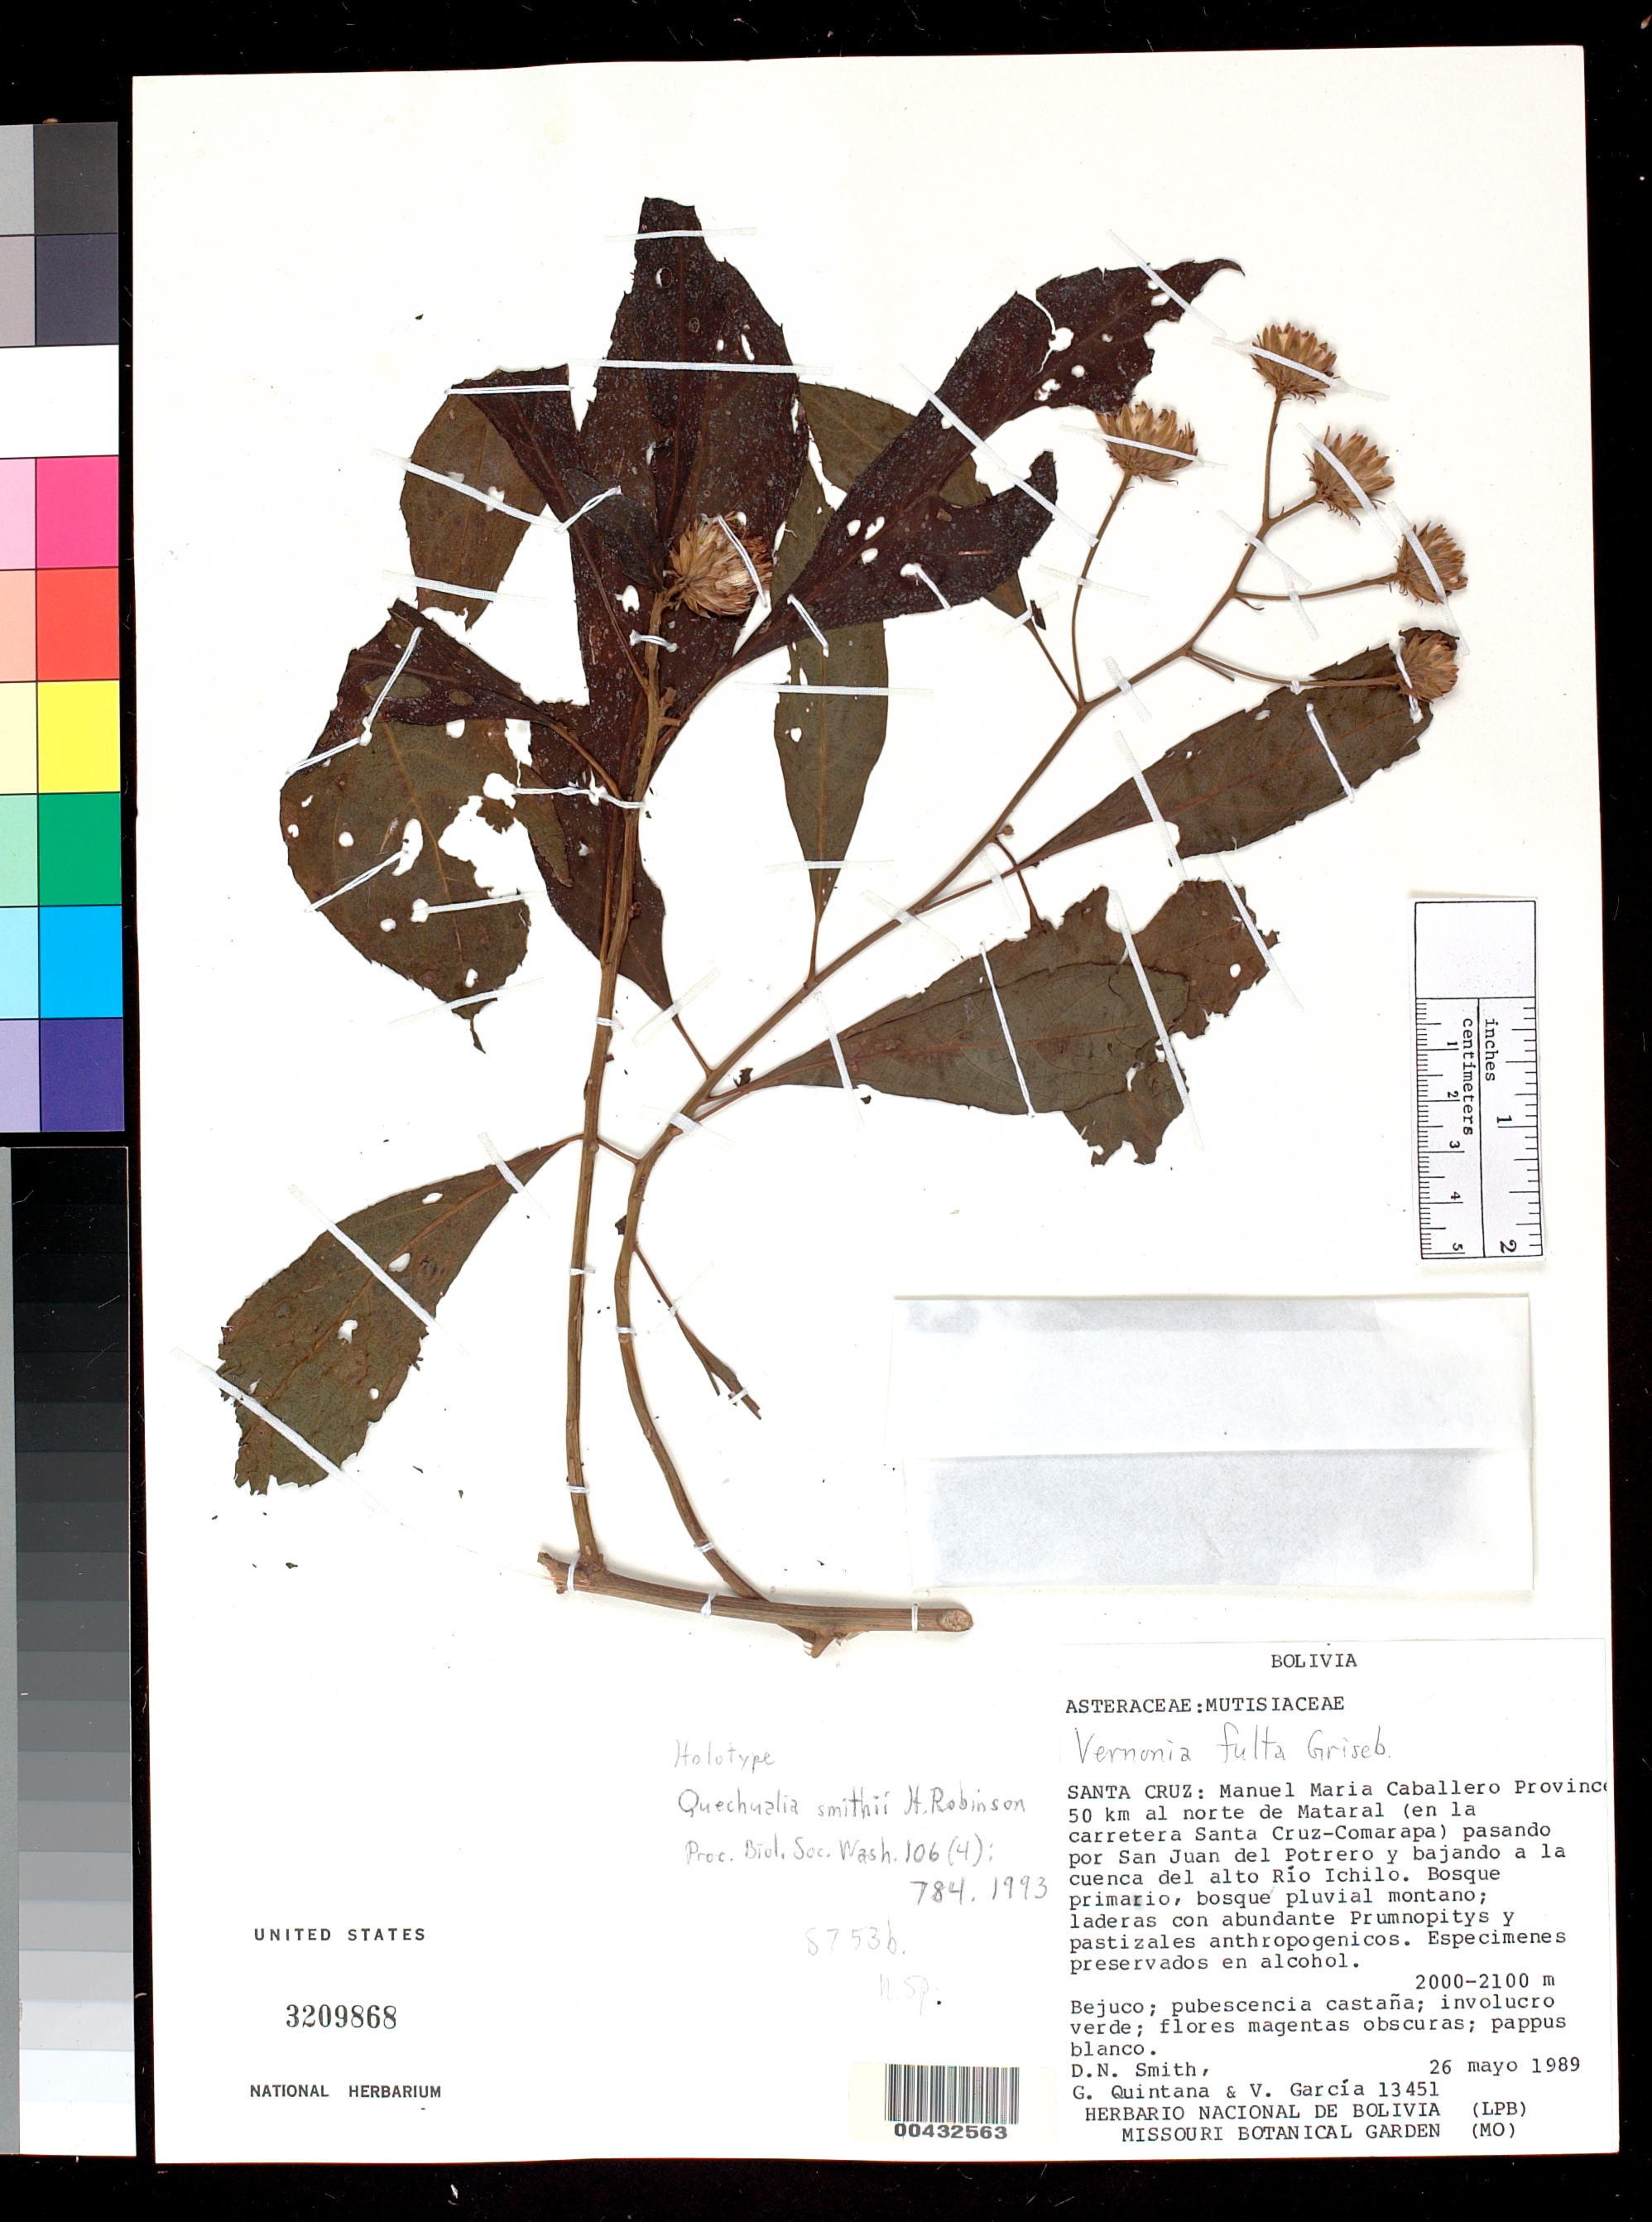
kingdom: Plantae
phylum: Tracheophyta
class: Magnoliopsida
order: Asterales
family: Asteraceae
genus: Quechualia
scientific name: Quechualia smithii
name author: H. Rob.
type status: Holotype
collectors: G. Quintana & V. Garcia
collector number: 13451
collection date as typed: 26 May 1989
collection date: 1989-05-26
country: Bolivia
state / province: Santa Cruz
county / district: Manuel Maria Caballero Mun.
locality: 50 km N de Mataral (Carretera Santa Cruz-Comarapa) Pasando por San Juan del Potrero y Bajando a La Cuenca del Alto Rio Ichilo.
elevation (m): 2000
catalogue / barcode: US 3209868